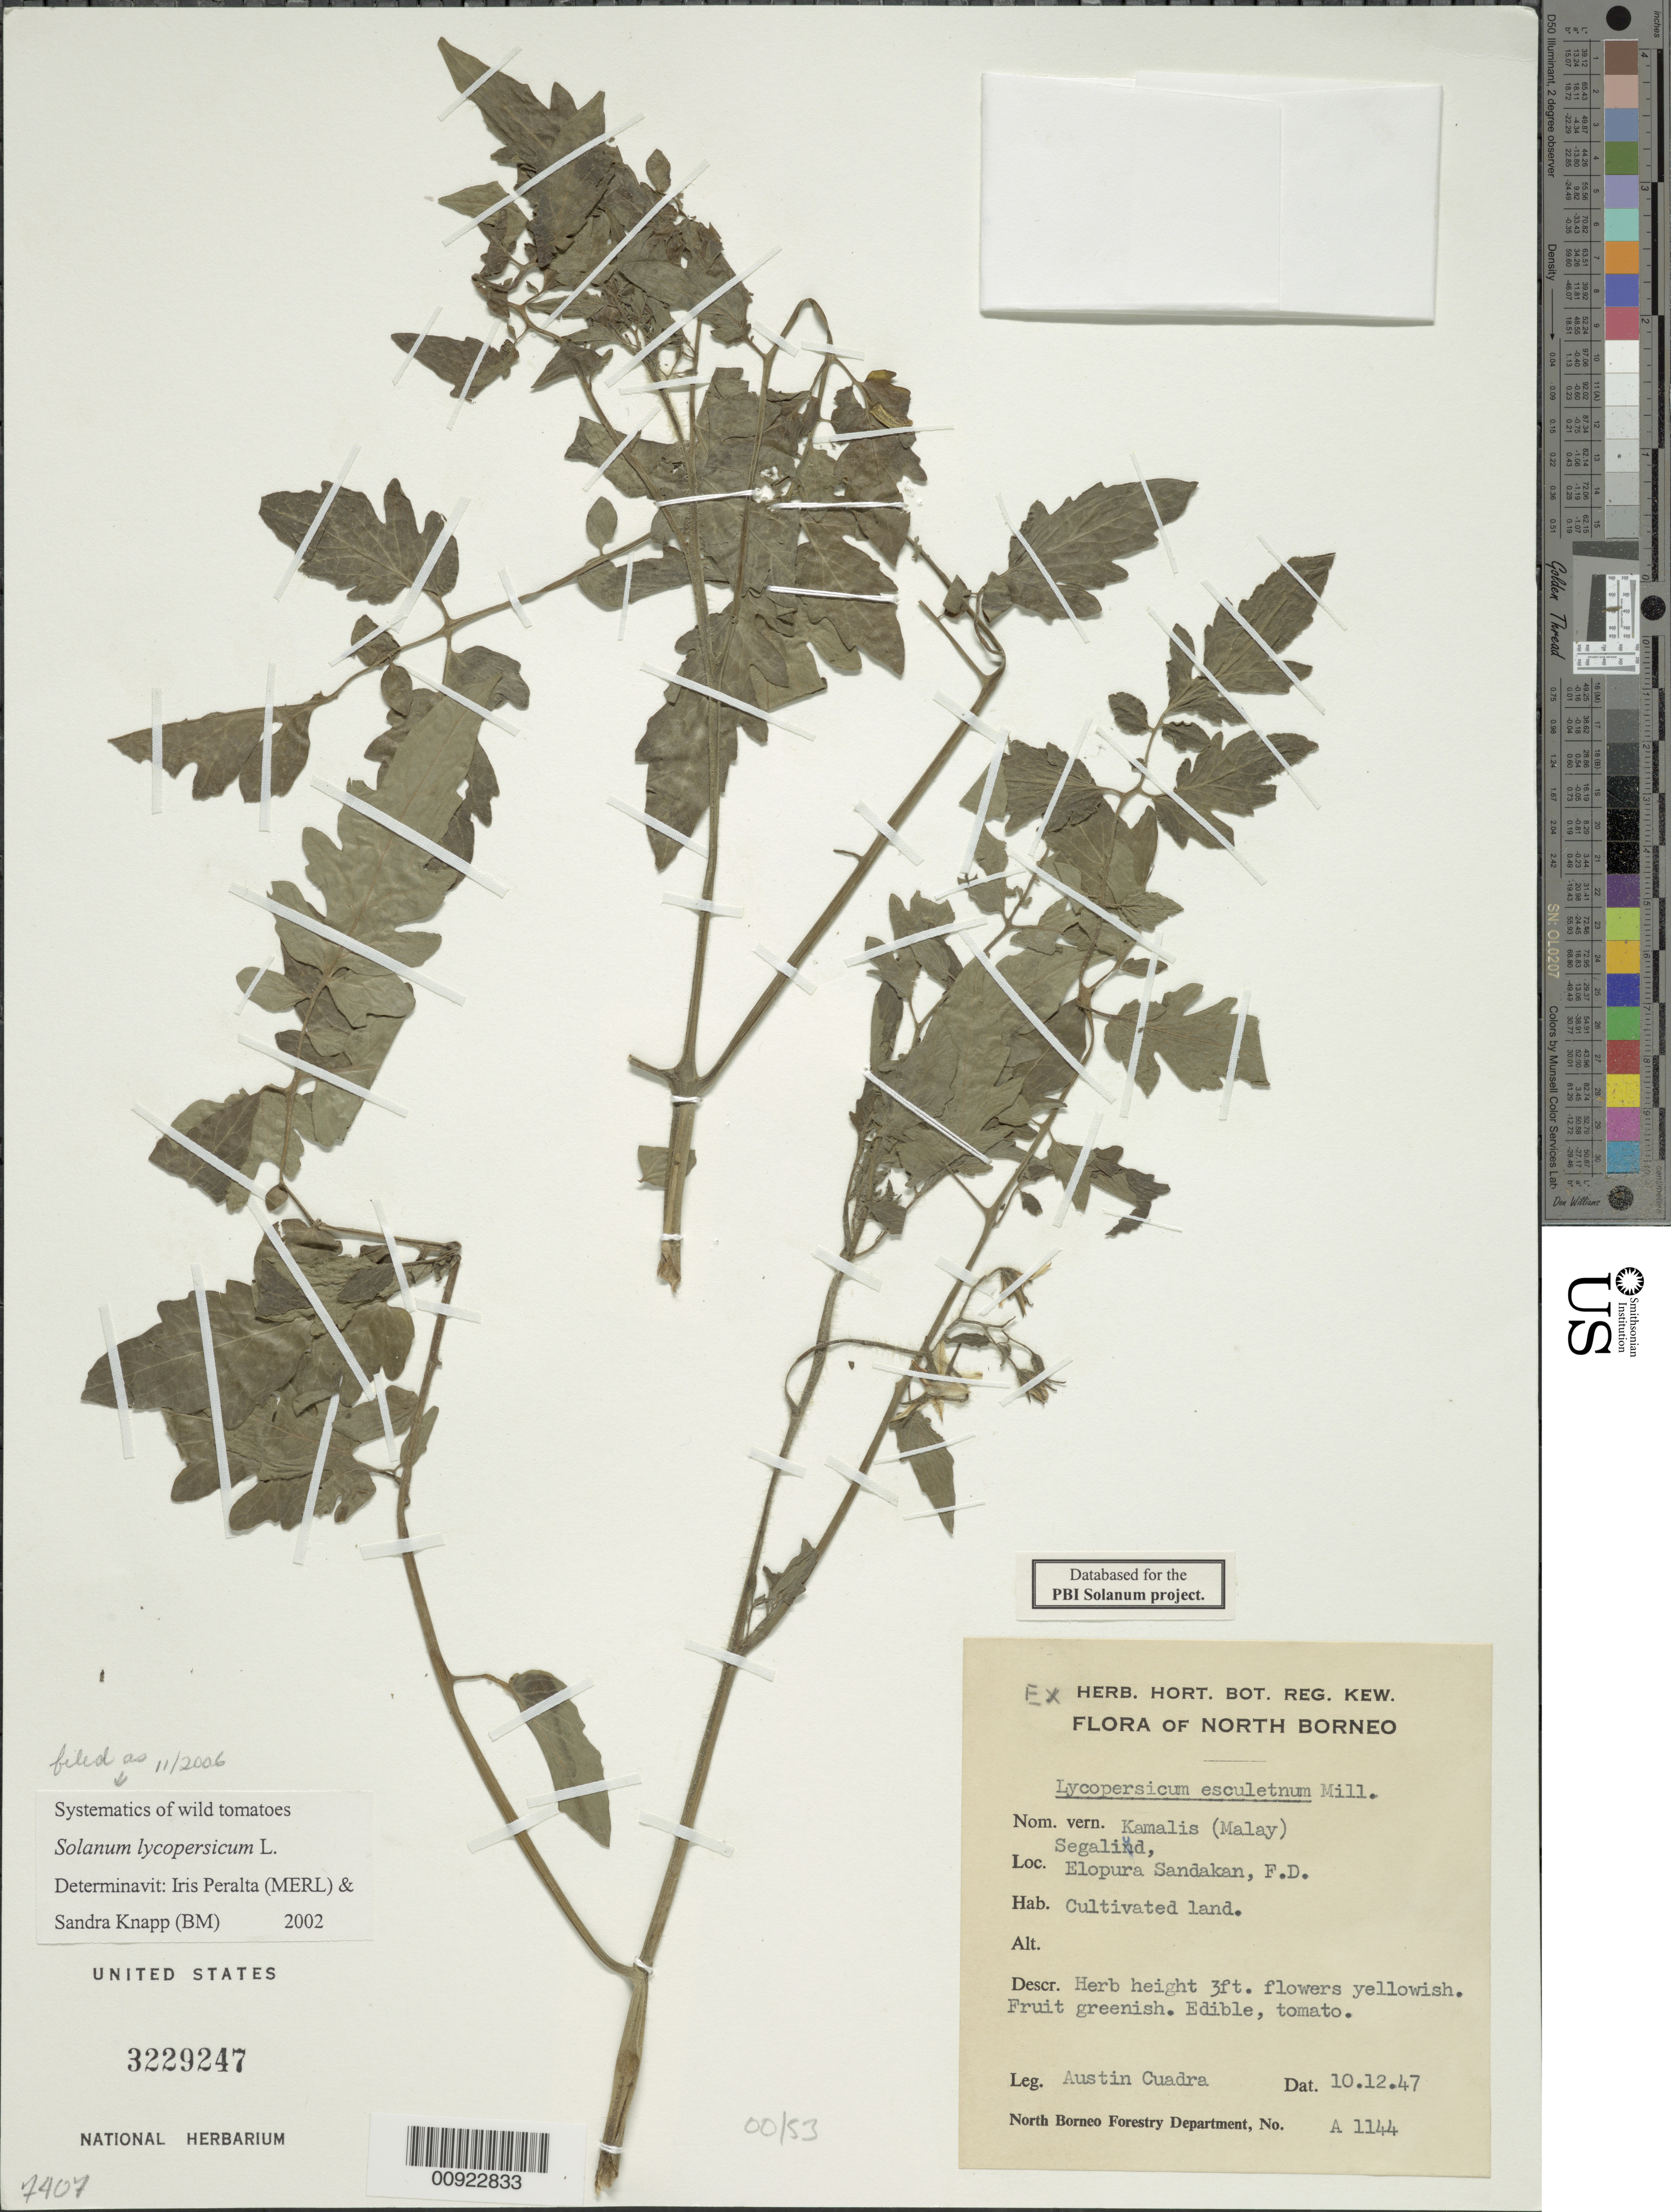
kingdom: Plantae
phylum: Tracheophyta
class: Magnoliopsida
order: Solanales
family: Solanaceae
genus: Solanum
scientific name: Solanum lycopersicum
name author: L.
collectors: A. Cuadra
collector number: A 1144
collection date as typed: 12 Oct 1947 or 10 Dec 1947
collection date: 1947-10-12 or 1947-12-10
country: Malaysia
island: Sabah I.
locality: Segaliud, Elopura Sandakan, F.D.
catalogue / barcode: US 3229247